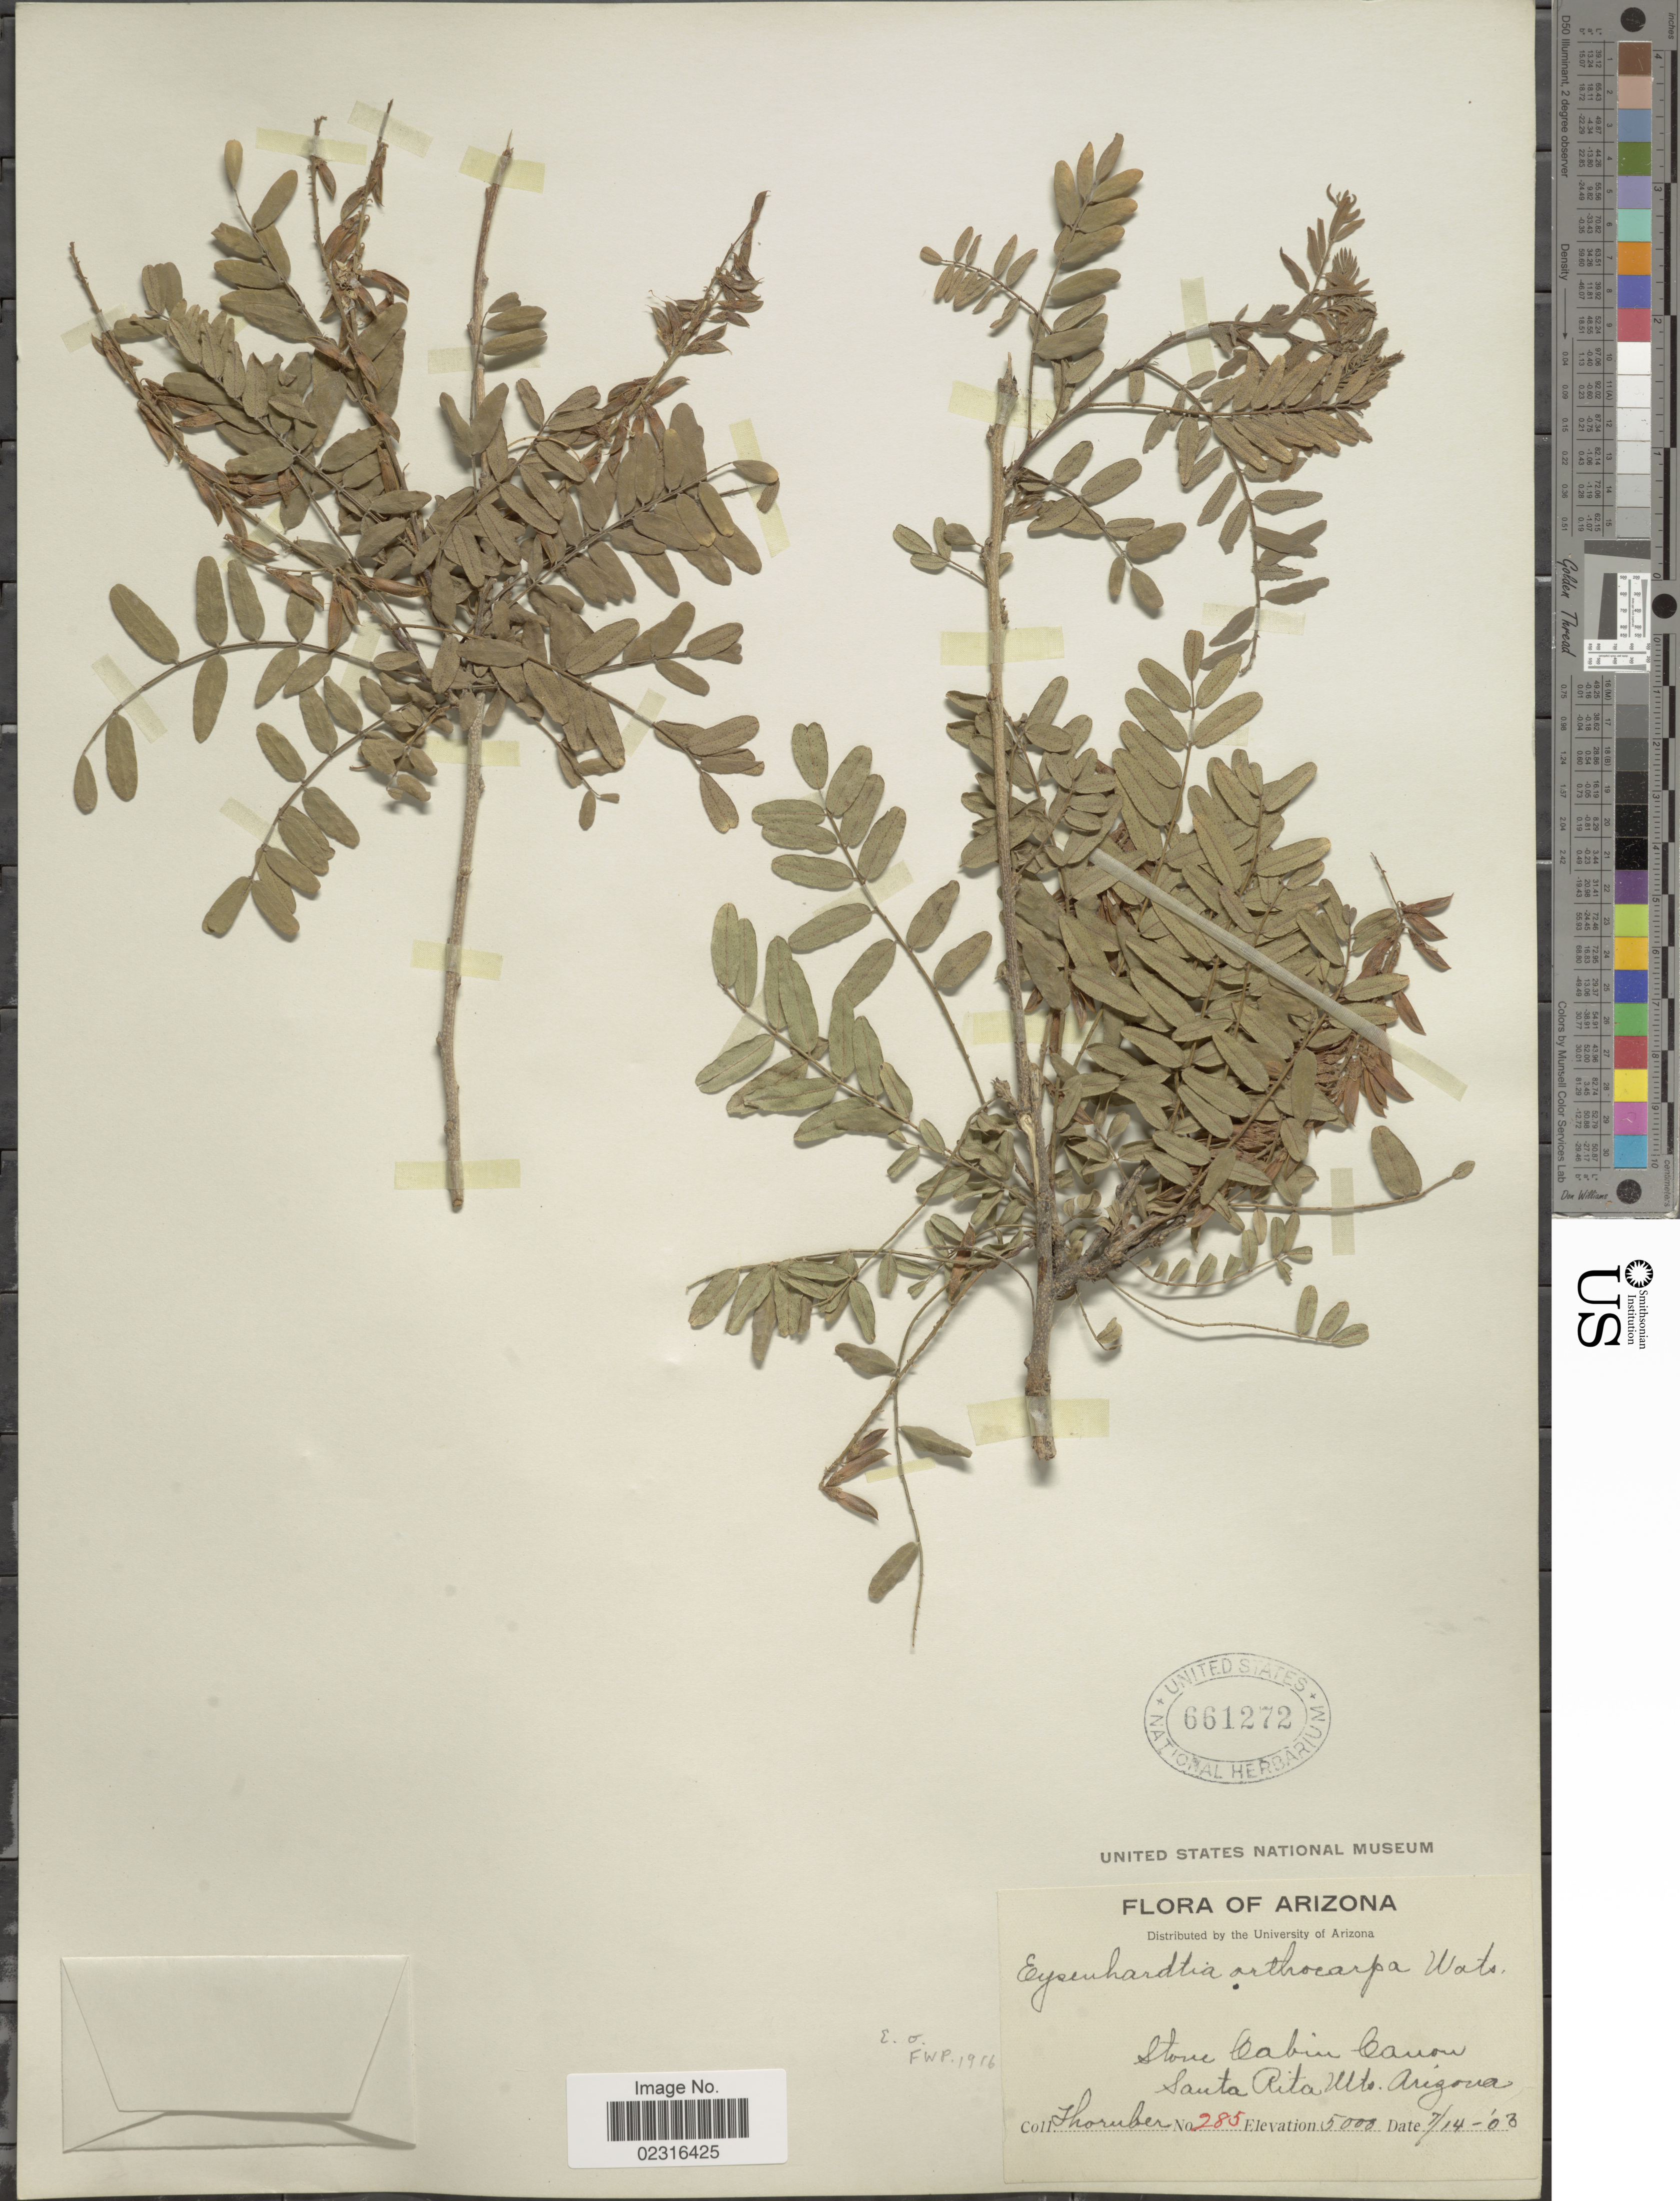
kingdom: Plantae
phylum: Tracheophyta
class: Magnoliopsida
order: Fabales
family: Fabaceae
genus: Eysenhardtia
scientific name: Eysenhardtia orthocarpa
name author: (A. Gray) S. Watson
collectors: -. Thornber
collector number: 285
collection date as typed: Transcribed d/m/y: 14/7/3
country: United States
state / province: Arizona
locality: Stone Cabin Canon, Santa Rita Mts.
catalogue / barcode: US 661272